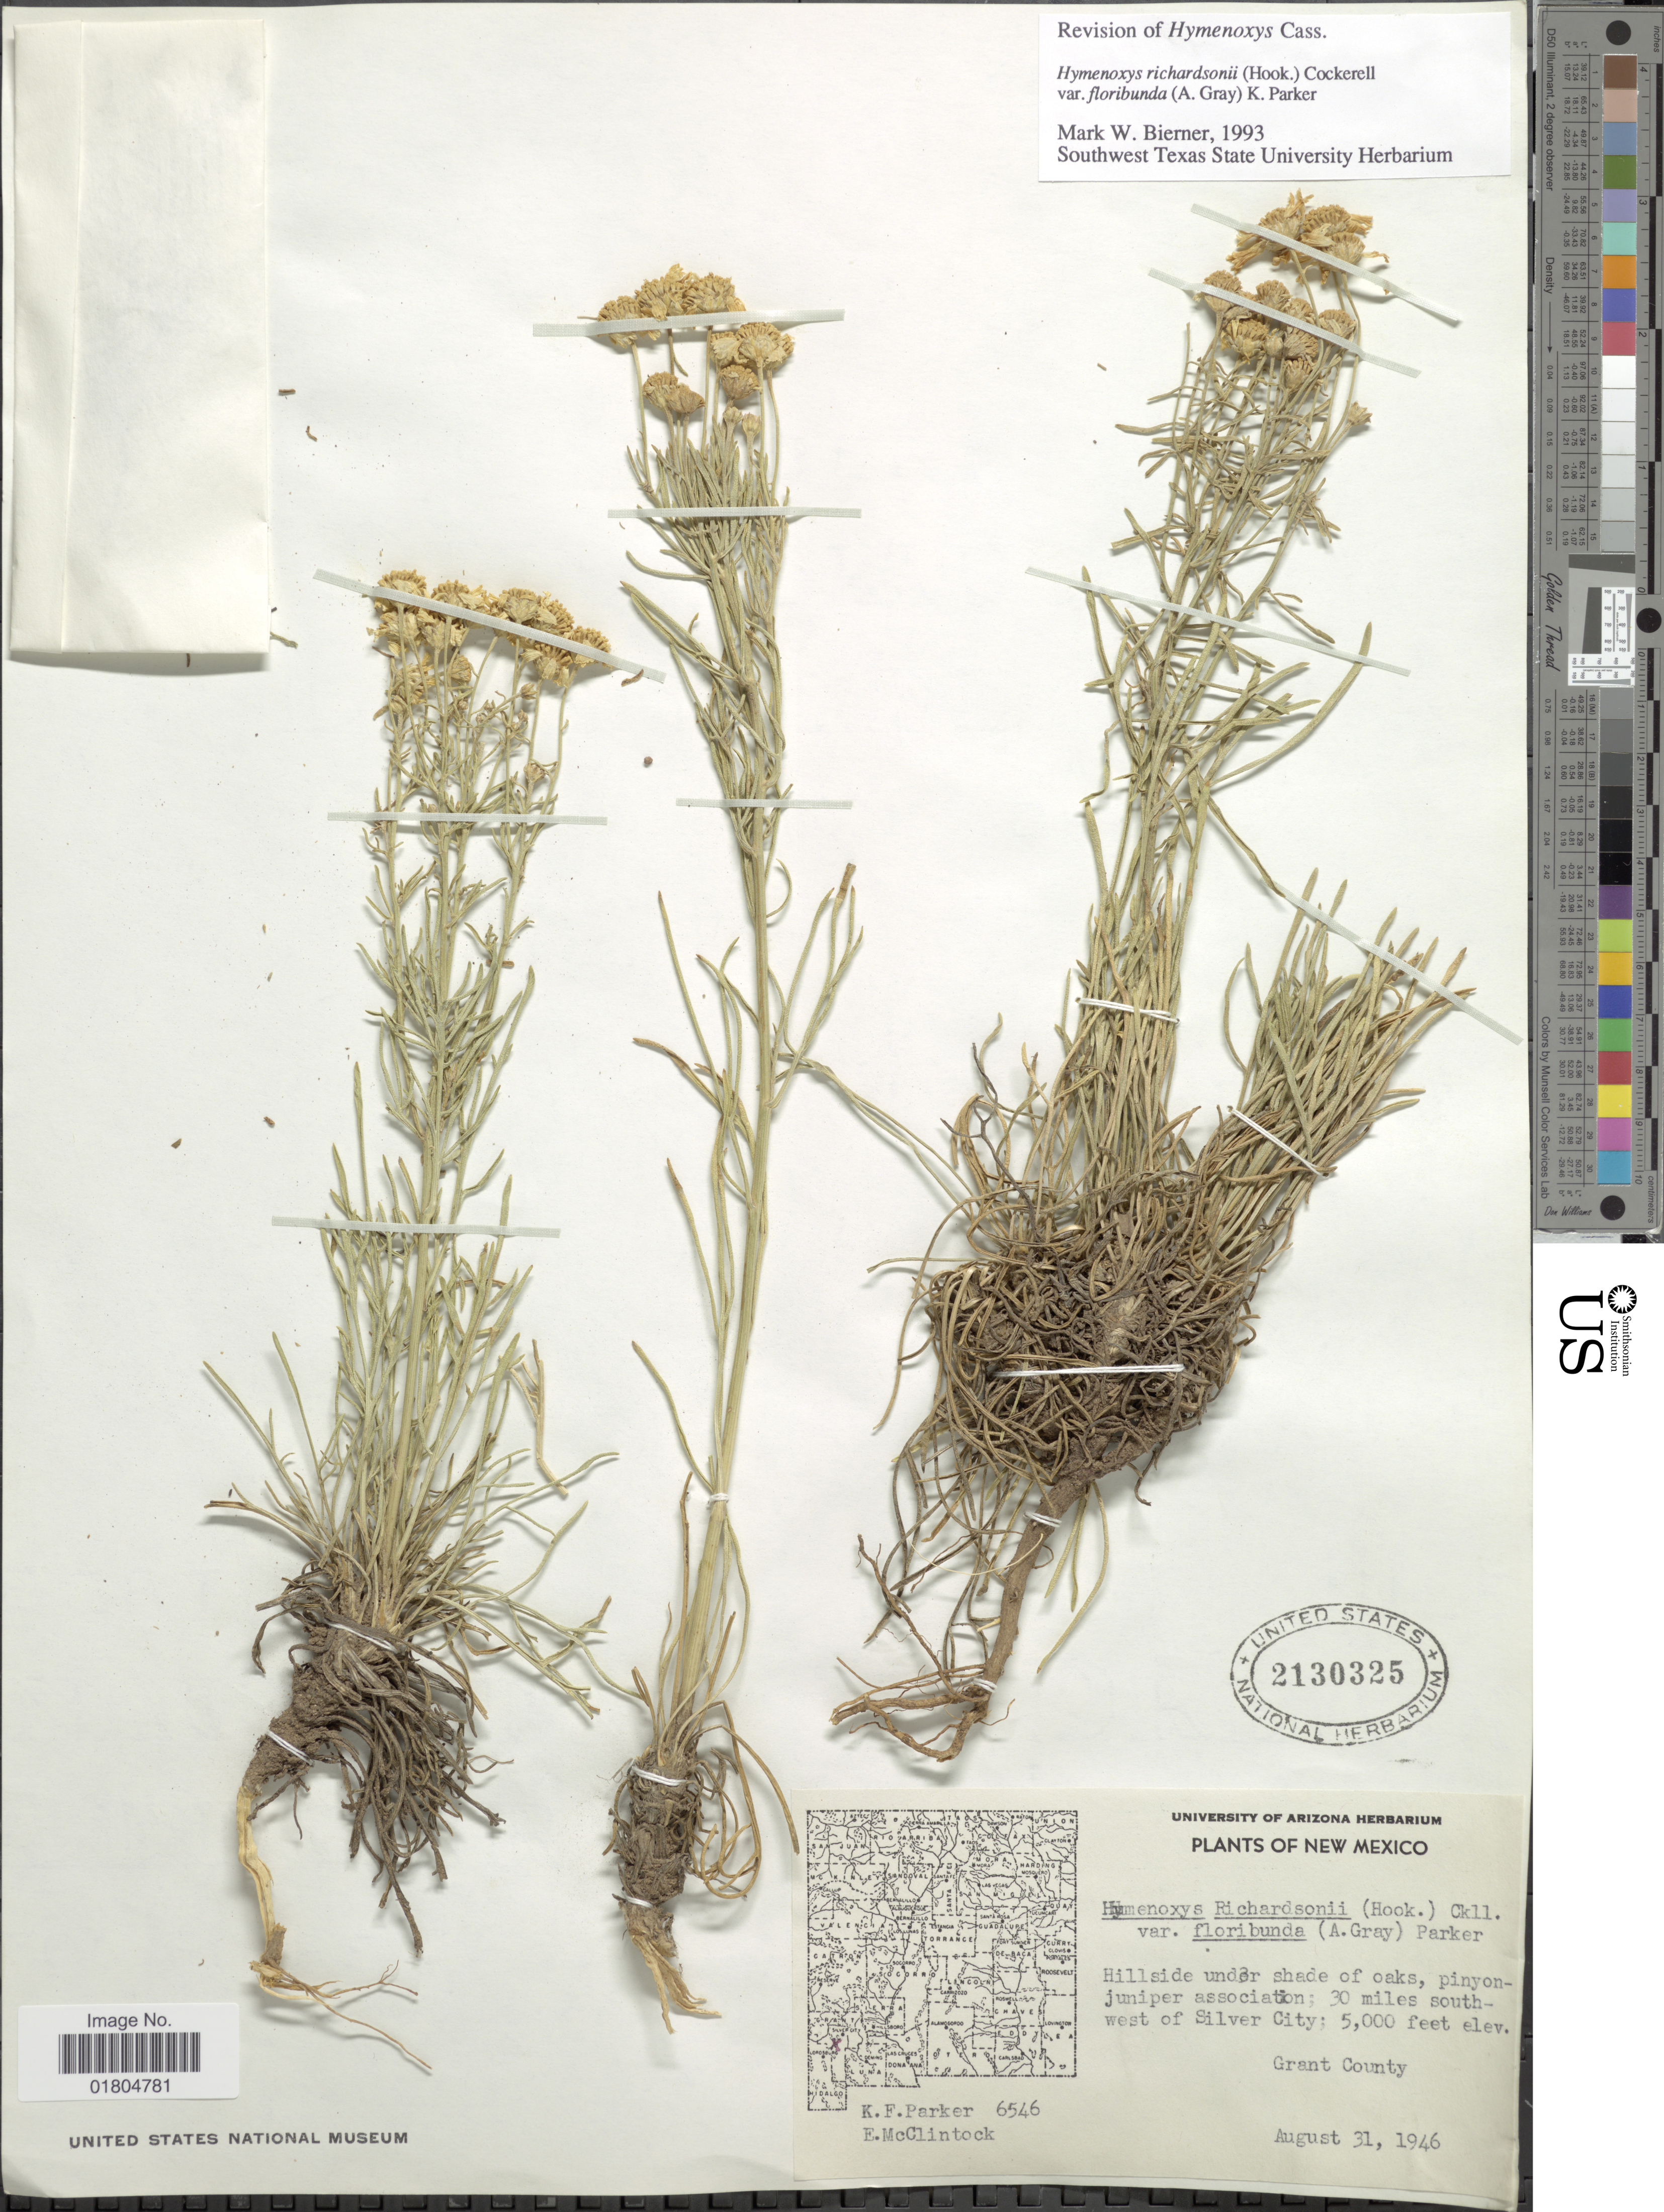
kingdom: Plantae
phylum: Tracheophyta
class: Magnoliopsida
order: Asterales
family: Asteraceae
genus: Hymenoxys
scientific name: Hymenoxys richardsonii var. floribunda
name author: (A. Gray) K.F. Parker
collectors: K. F. Parker & E. McClintock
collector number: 6546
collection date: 1946-08-31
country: United States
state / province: New Mexico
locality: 30 miles southwest of Silver City. Grant County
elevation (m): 1524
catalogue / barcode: US 2130325